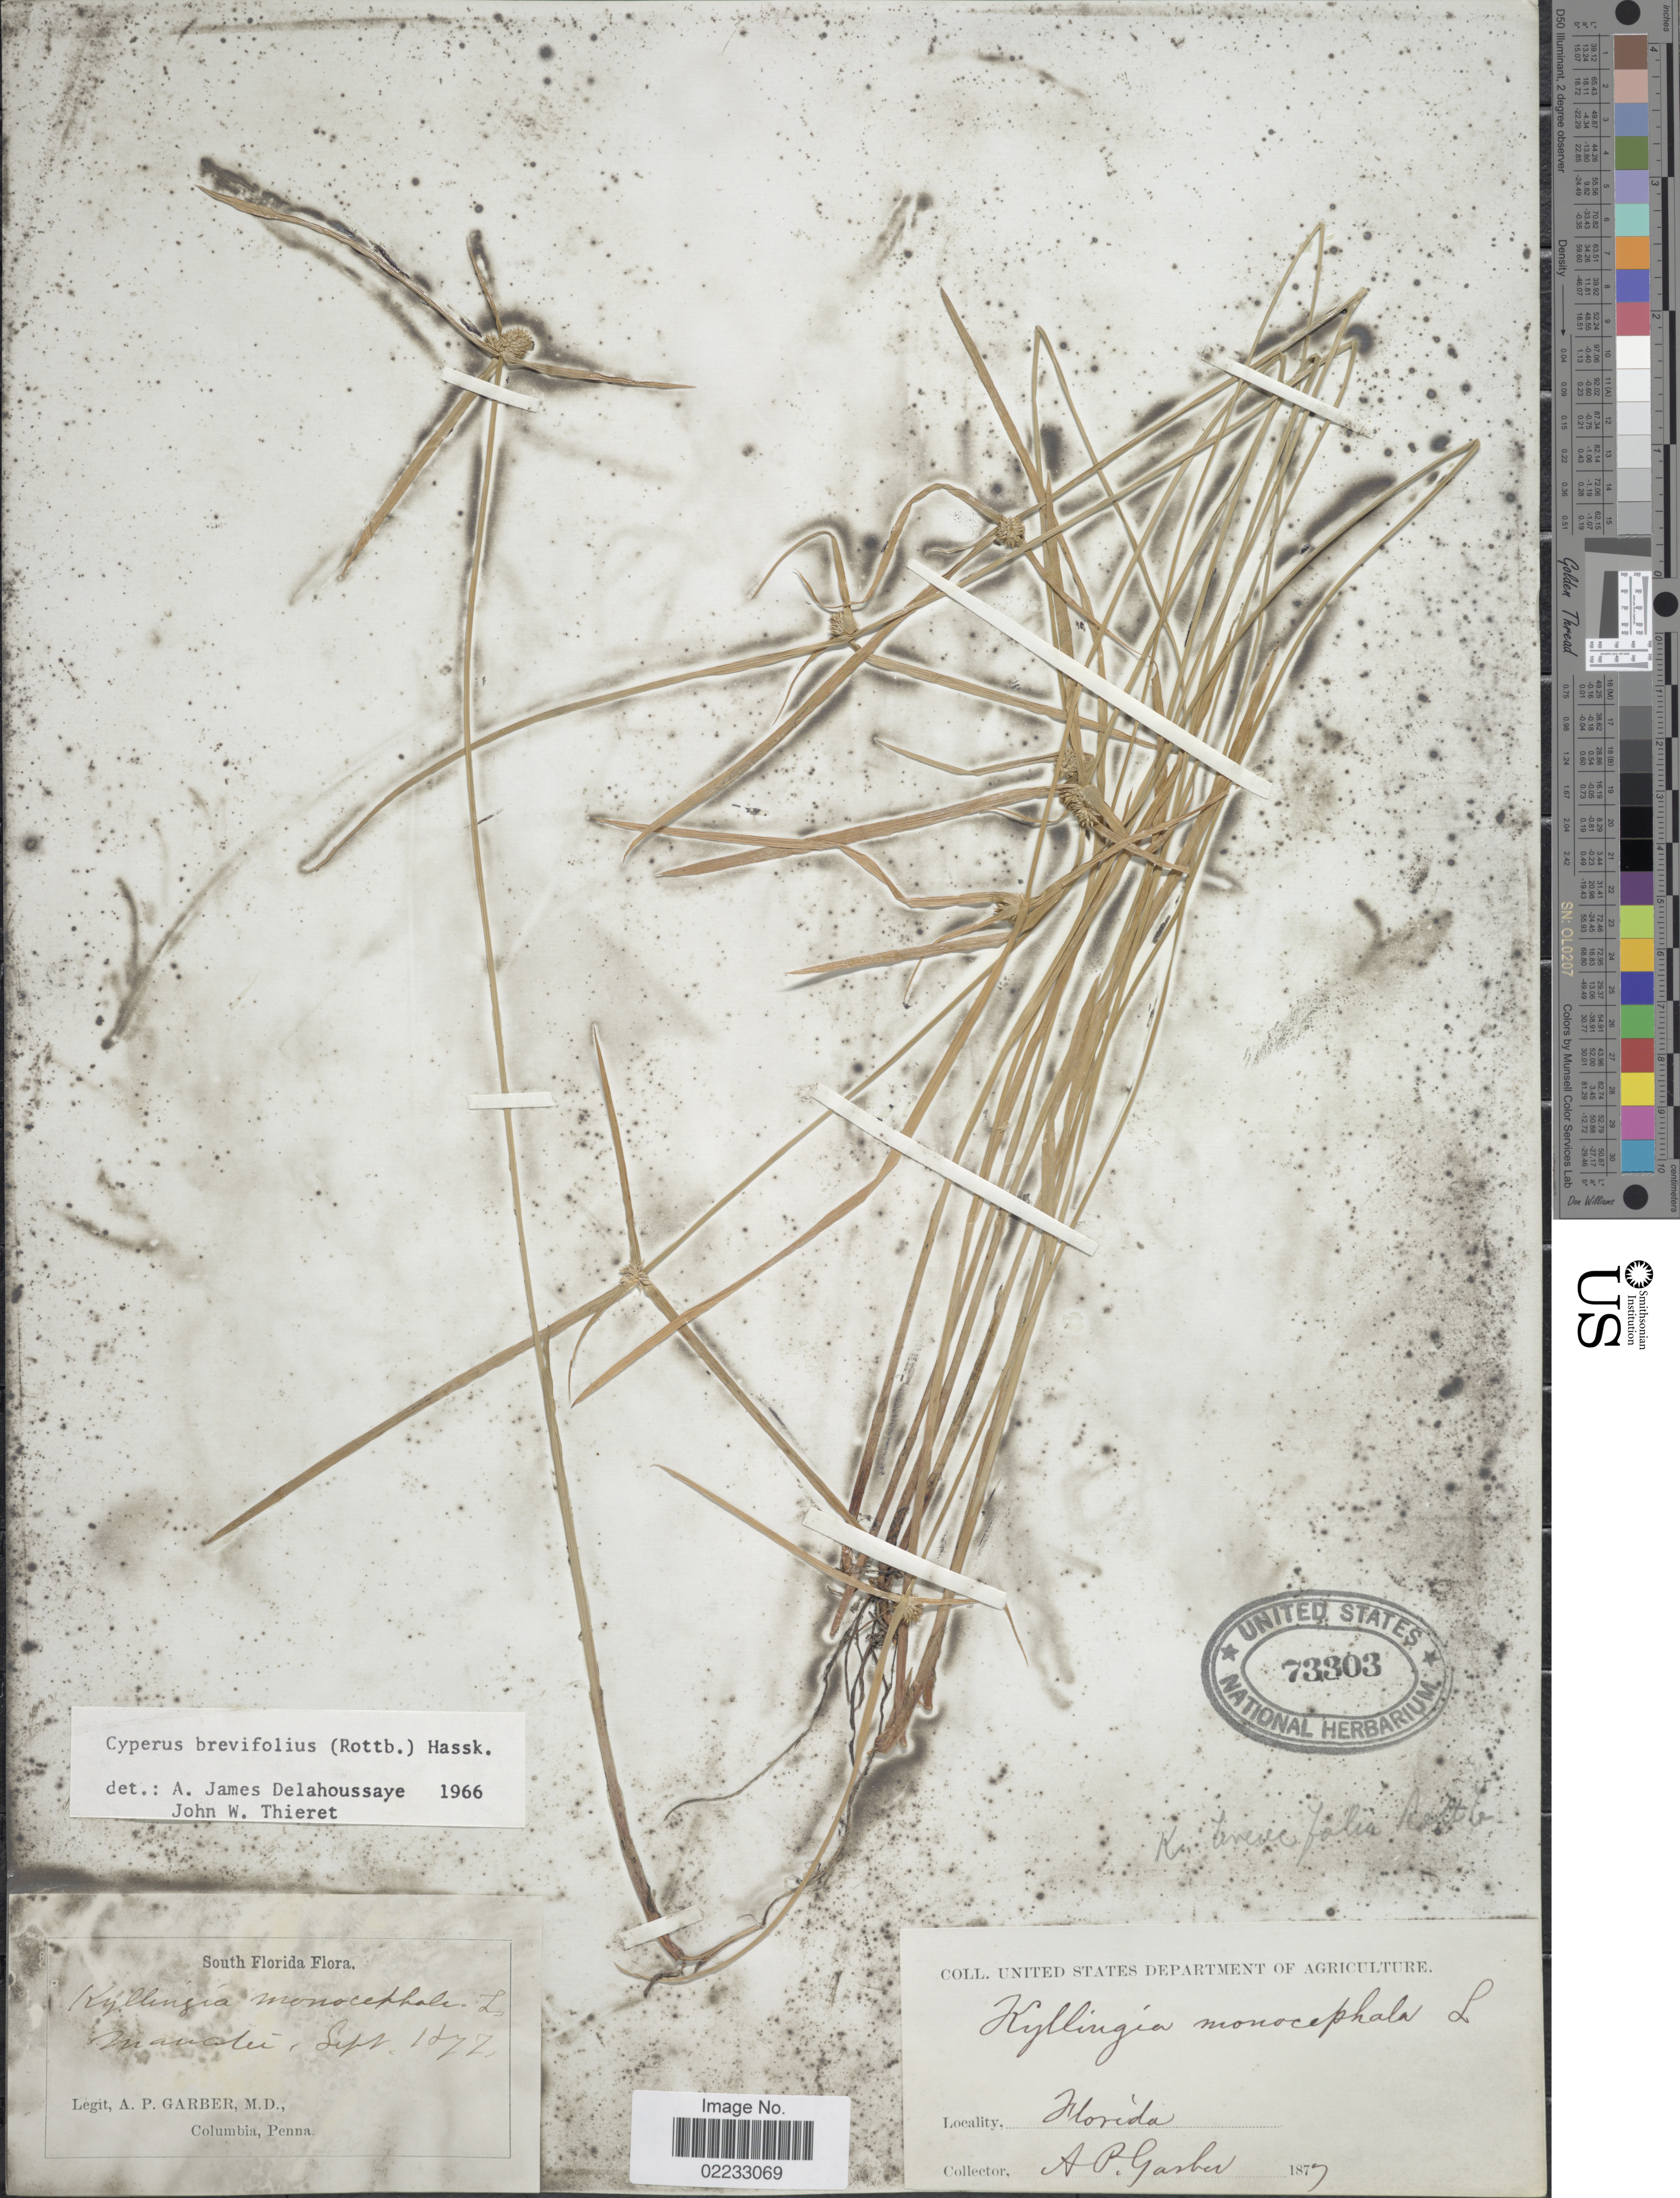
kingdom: Plantae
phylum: Tracheophyta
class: Liliopsida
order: Poales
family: Cyperaceae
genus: Cyperus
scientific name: Cyperus brevifolius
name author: (Rottb.) Hassk.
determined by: Strong, M. T., (US), Smithsonian Institution - National Museum of Natural History (UNITED STATES)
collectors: A. P. Garber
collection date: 1877-09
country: United States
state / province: Florida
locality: Manatee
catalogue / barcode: US 73303